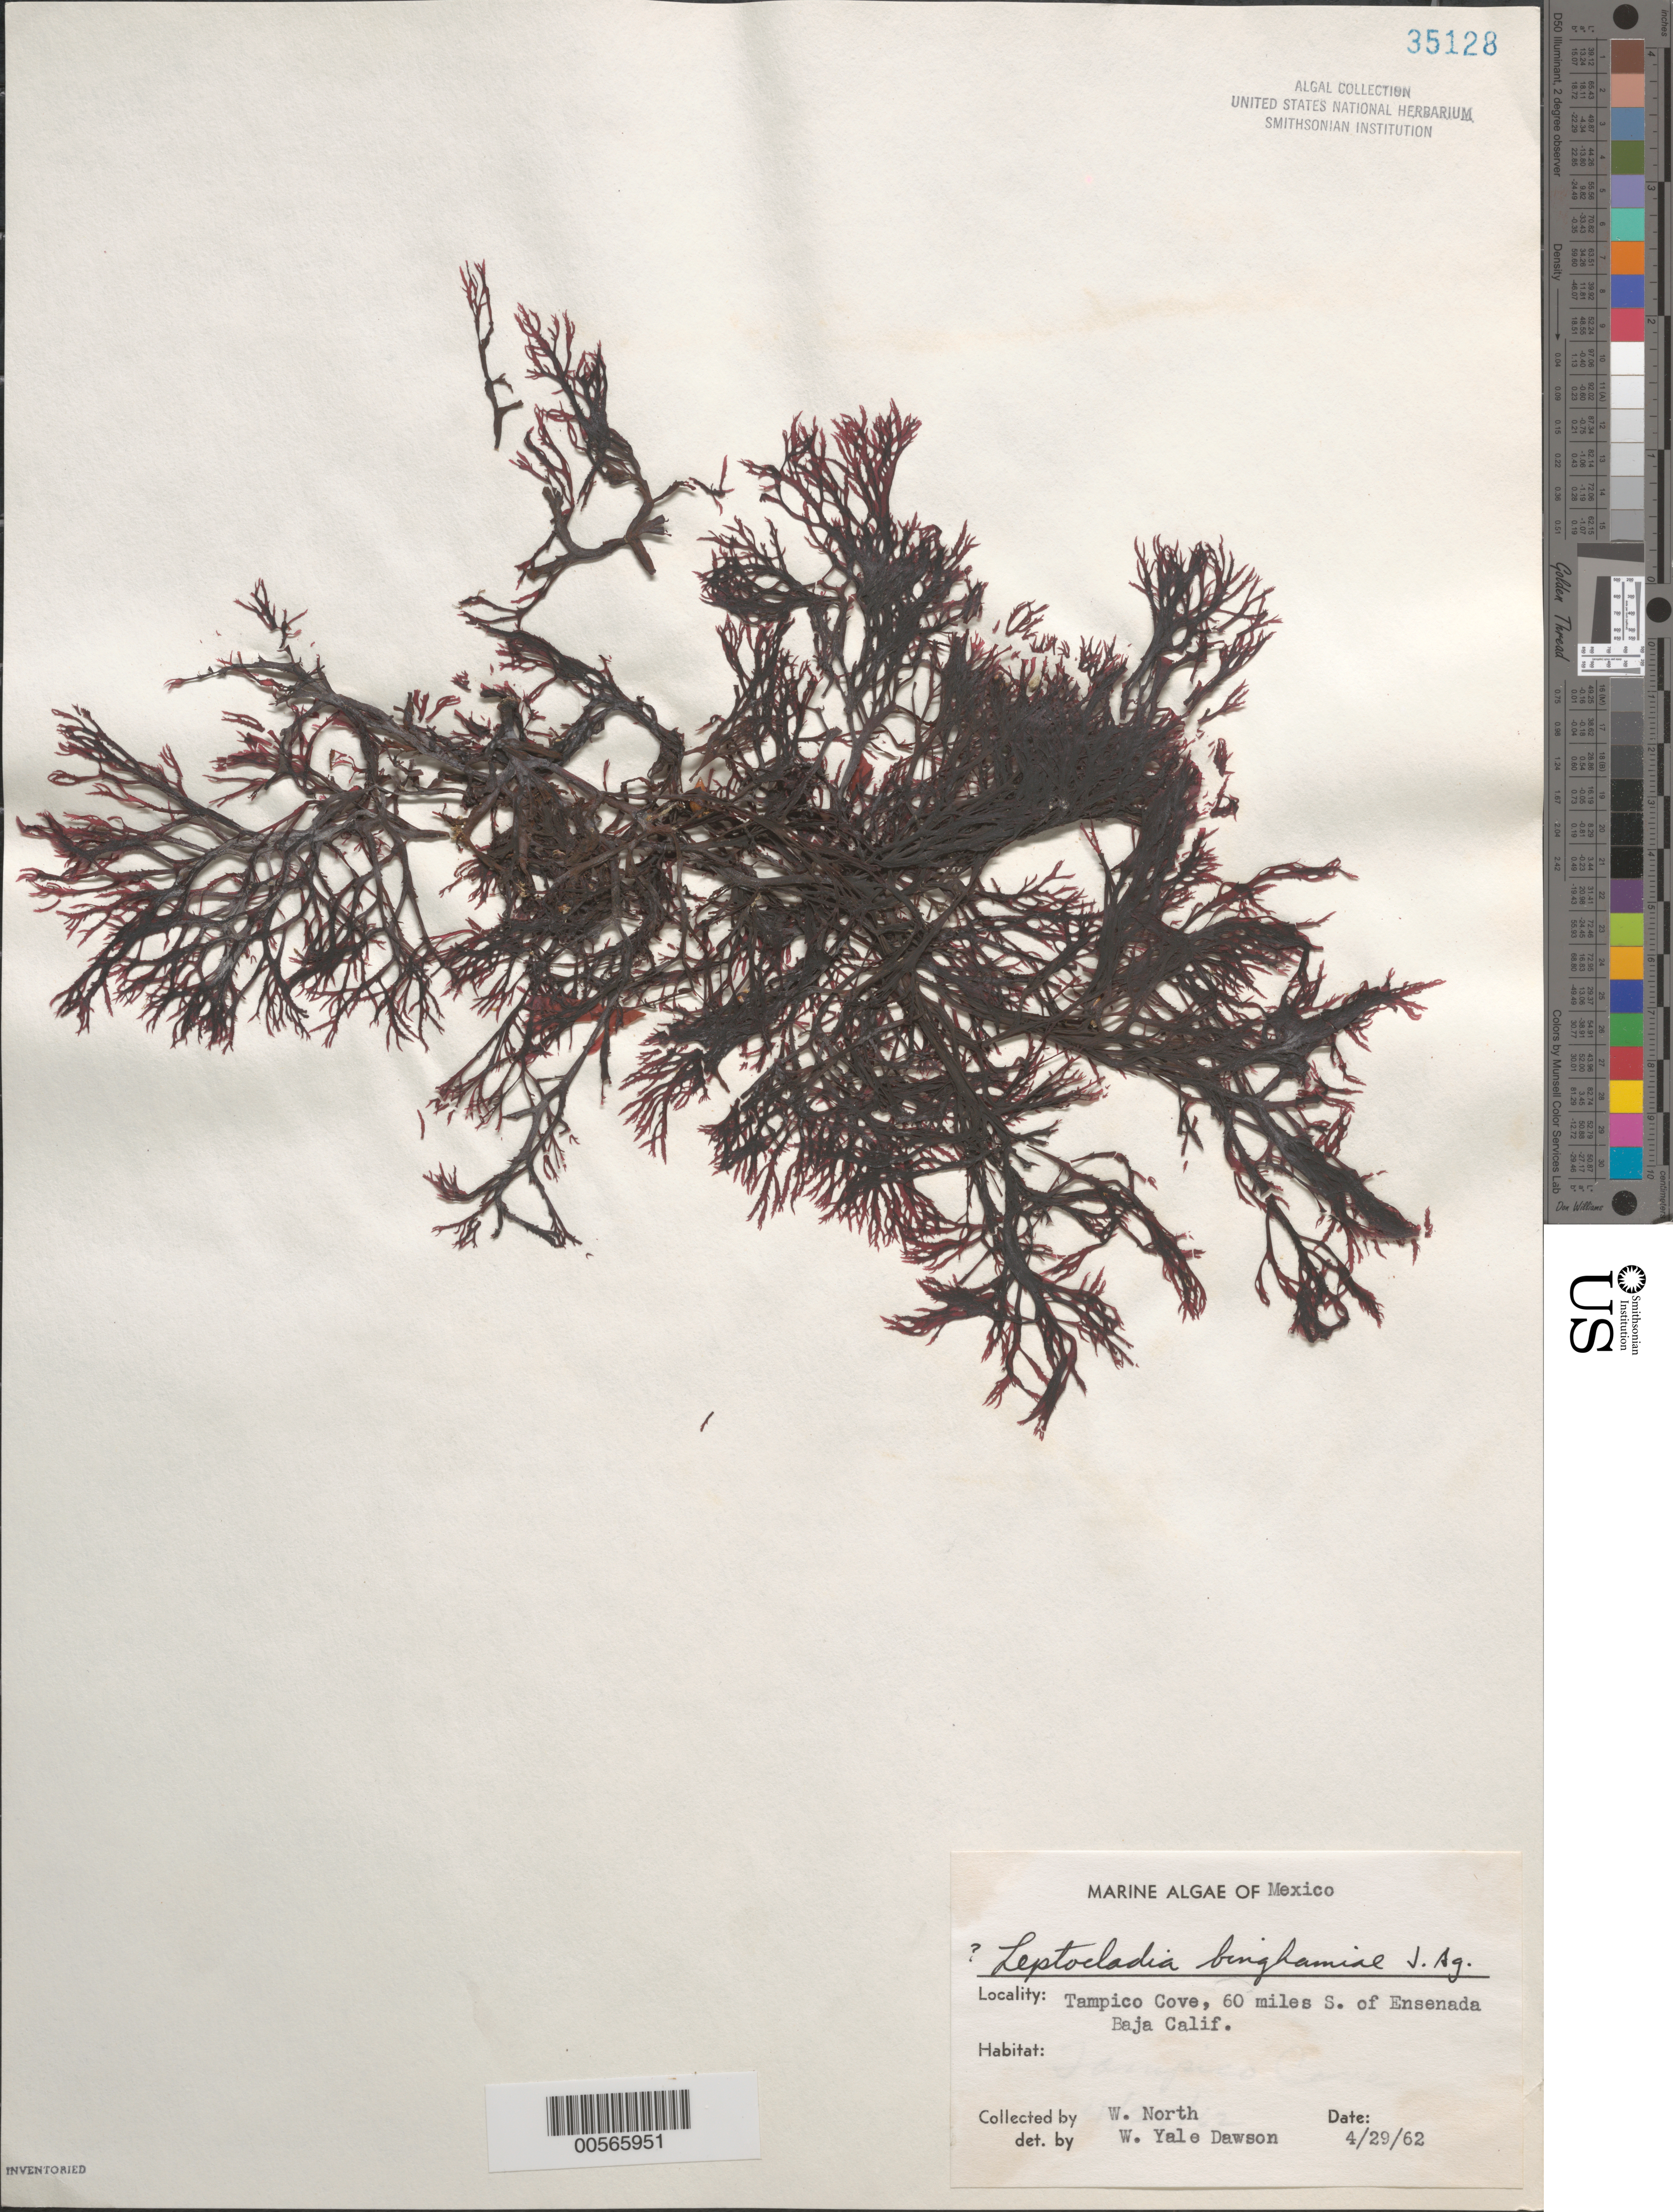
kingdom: Plantae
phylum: Rhodophyta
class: Florideophyceae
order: Gigartinales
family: Dumontiaceae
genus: Leptocladia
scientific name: Leptocladia binghamiae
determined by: Dawson, E. Y.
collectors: W. North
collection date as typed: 29 Apr 1962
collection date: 1962-04-29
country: Mexico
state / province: Baja California Norte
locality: Tampico Cove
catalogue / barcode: US 35128